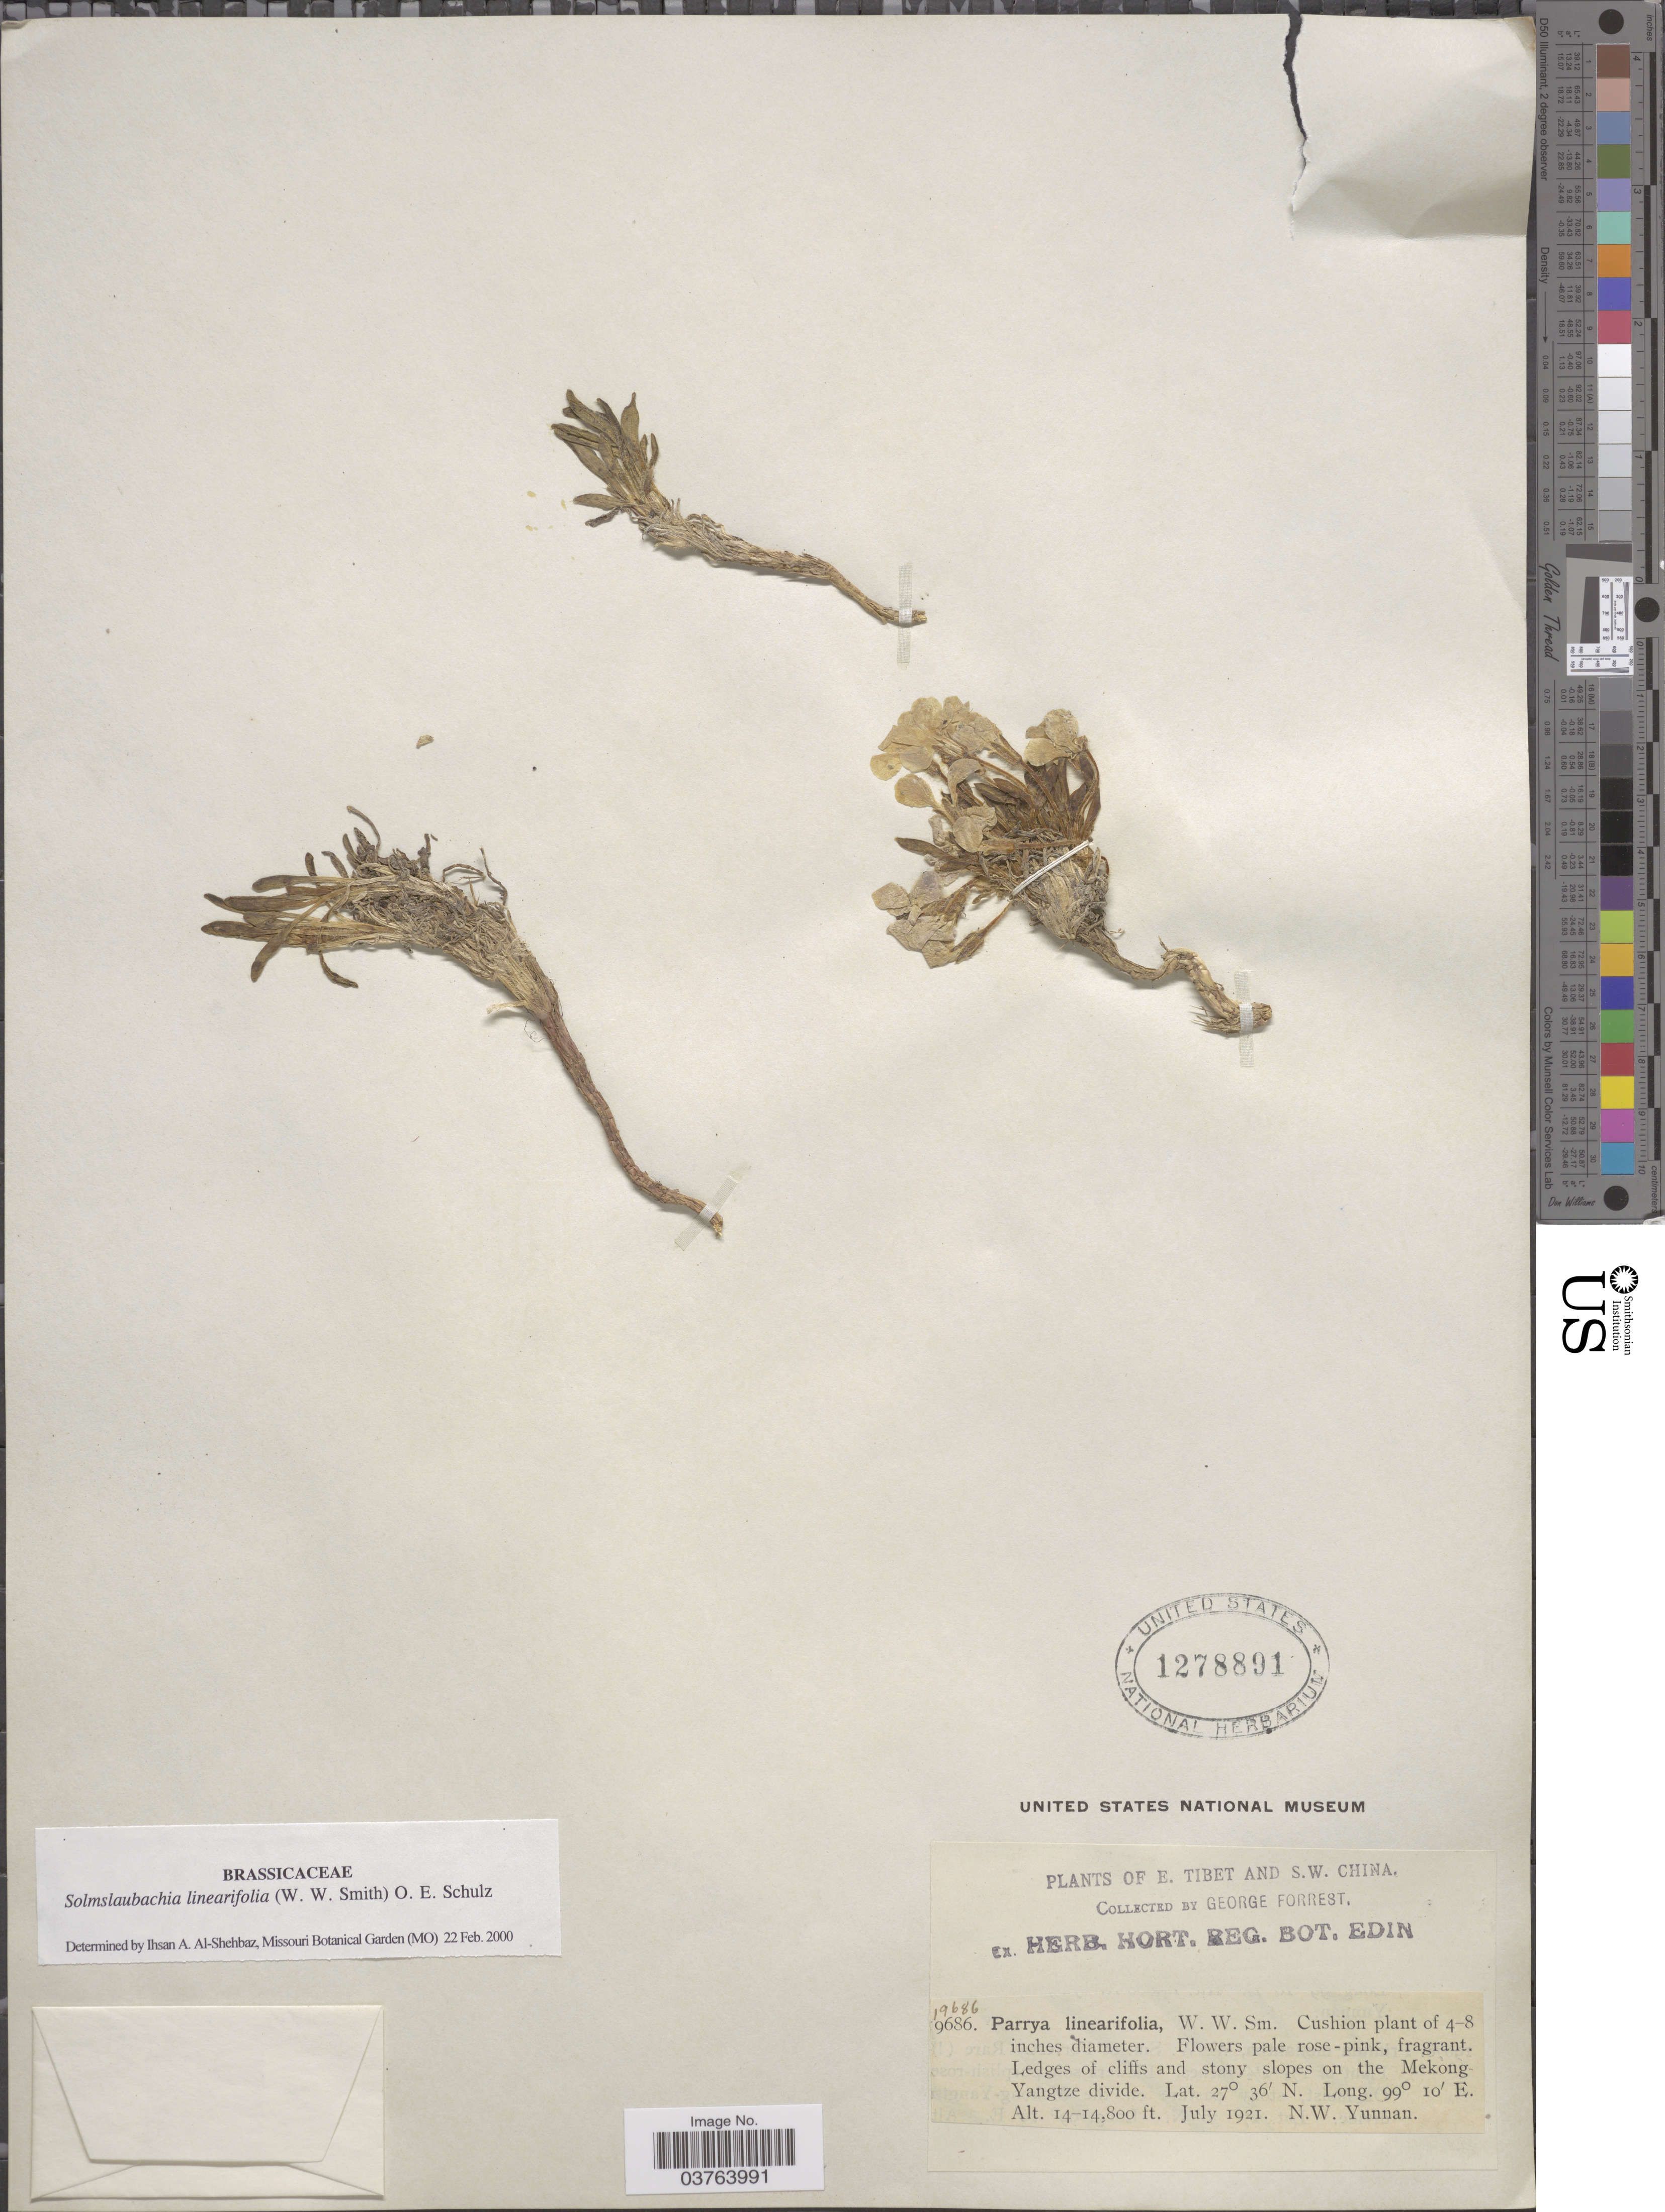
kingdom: Plantae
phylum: Tracheophyta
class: Magnoliopsida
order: Brassicales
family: Brassicaceae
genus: Solms-Laubachia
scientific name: Solms-laubachia linearifolia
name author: (W.W. Sm.) O.E. Schulz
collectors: G. Forrest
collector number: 19686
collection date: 1921-07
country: China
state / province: Yunnan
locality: S. W. China. Ledges of cliffs and stony slopes on the Mekong Yangtze divide. N. W. Yunnan.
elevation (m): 4267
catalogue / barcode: US 1278891